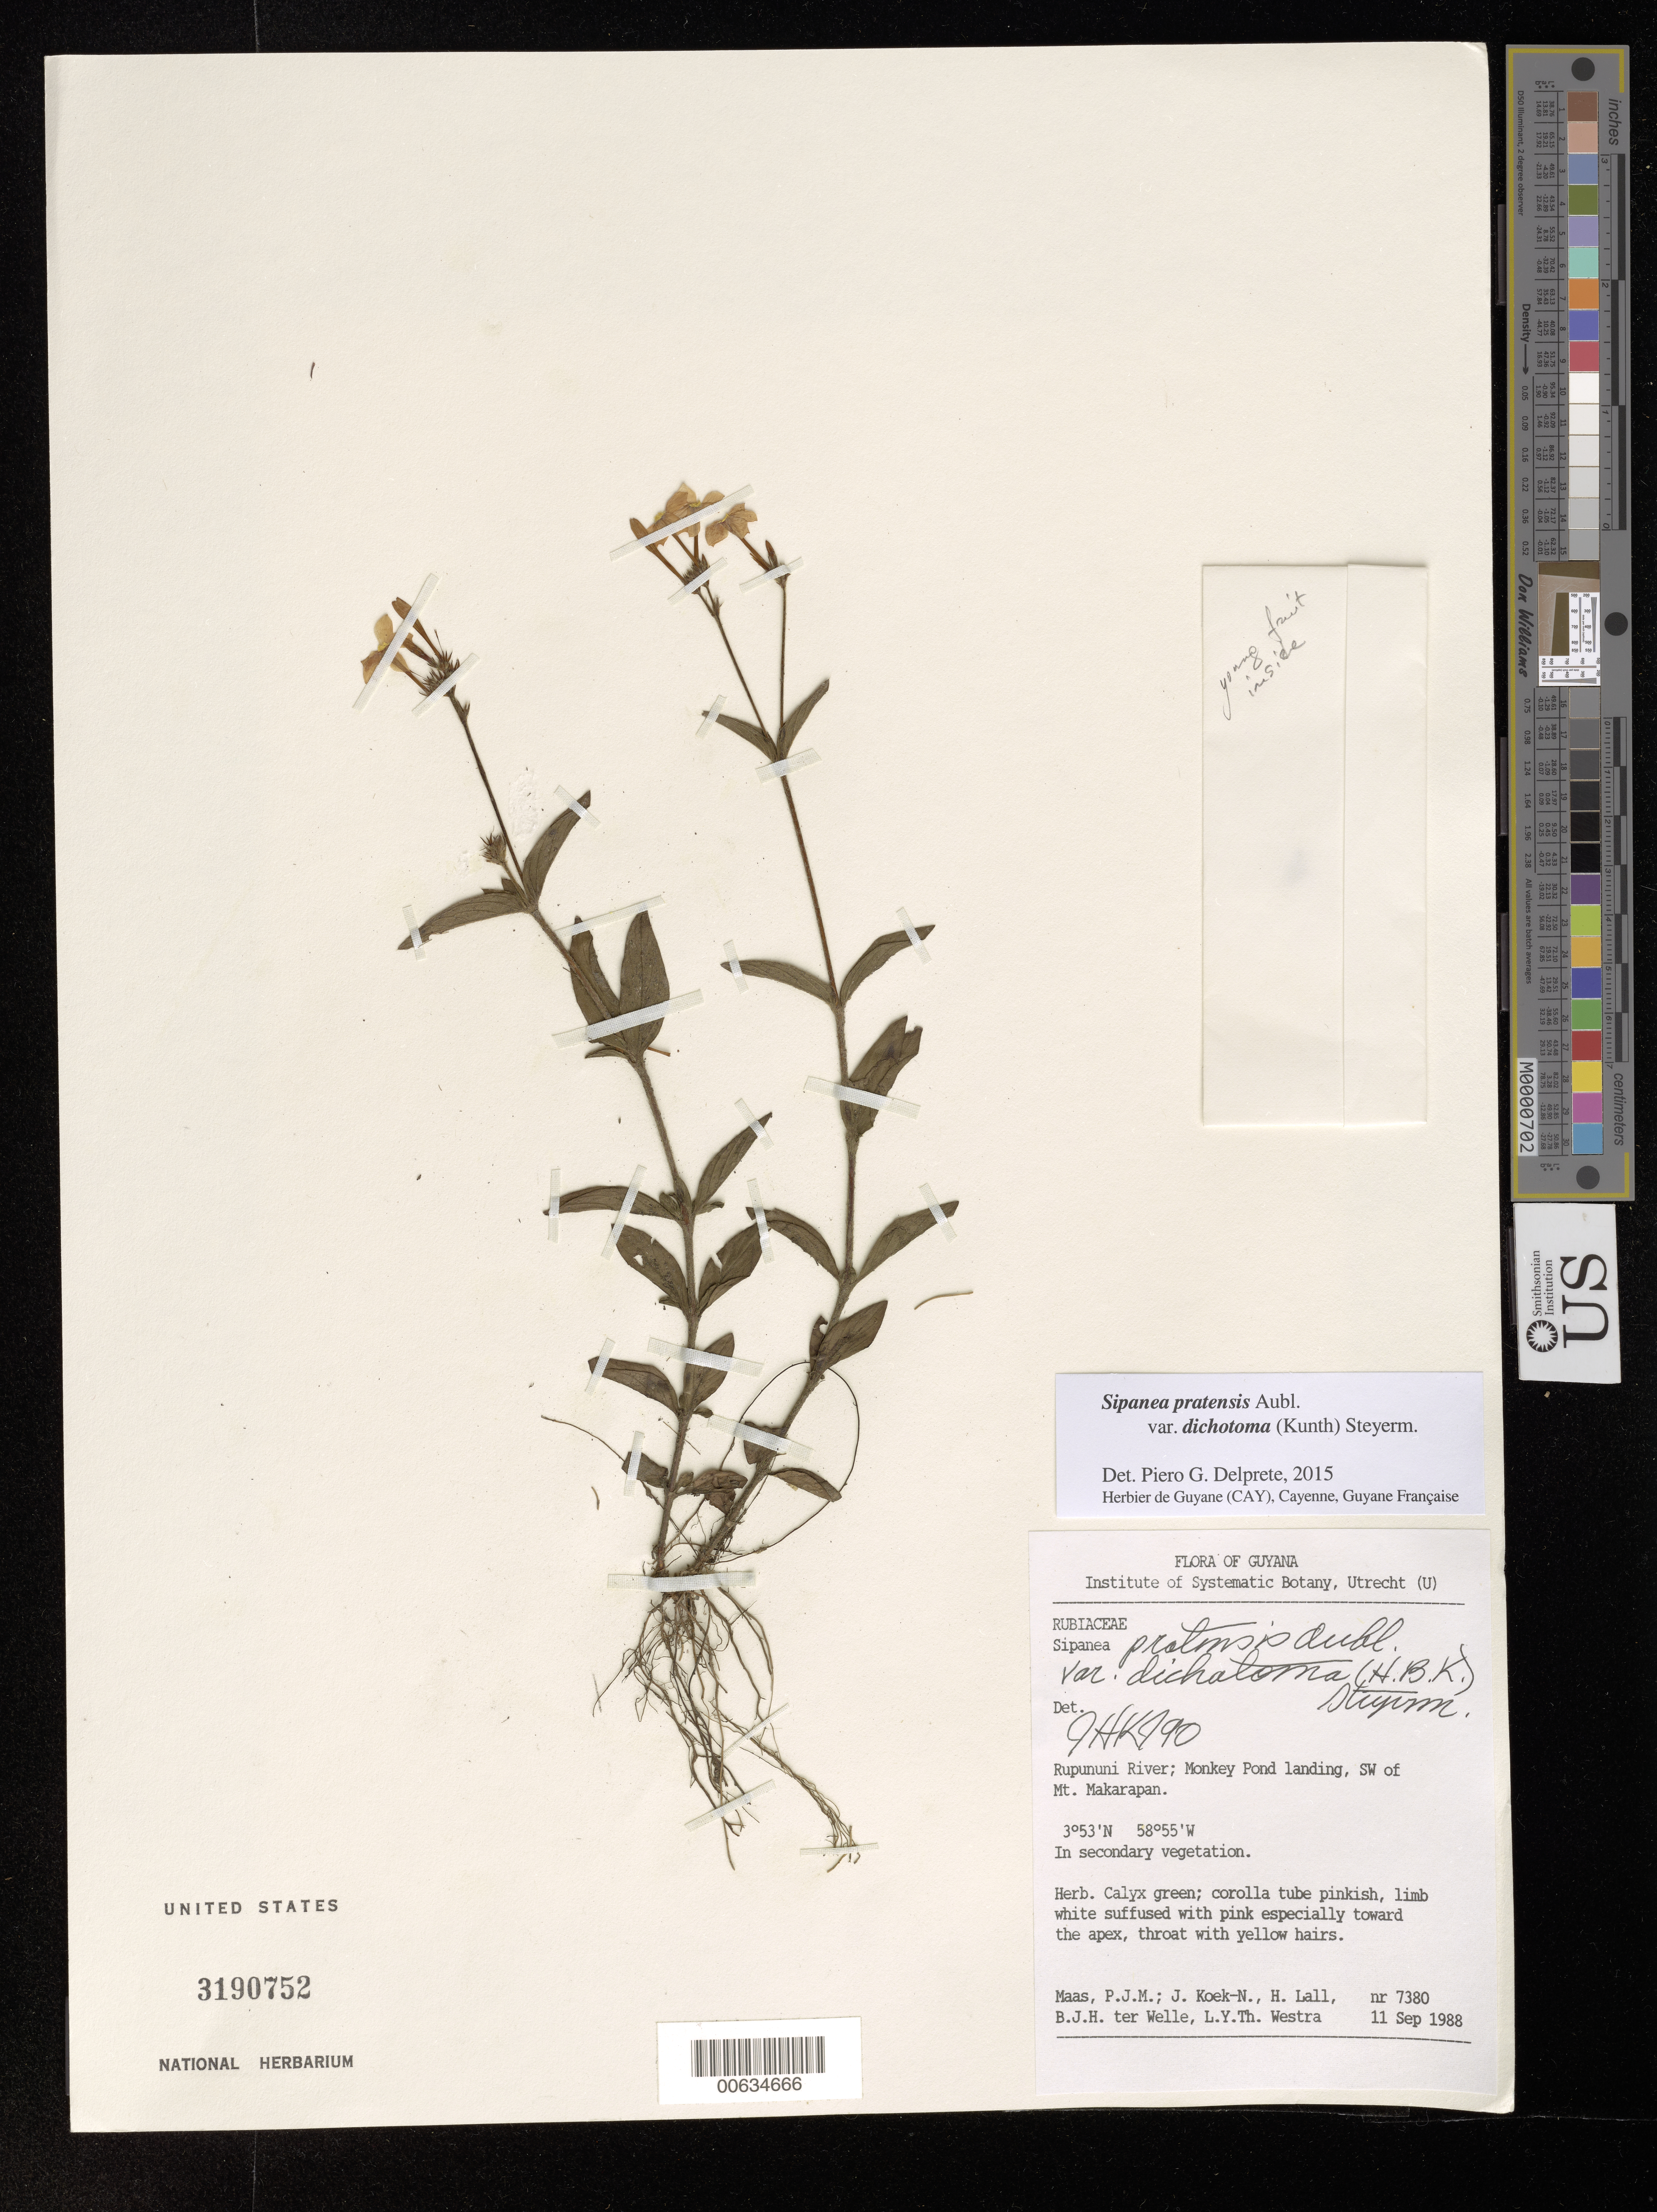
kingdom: Plantae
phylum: Tracheophyta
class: Magnoliopsida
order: Gentianales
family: Rubiaceae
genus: Sipanea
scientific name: Sipanea pratensis var. dichotoma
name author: (Kunth) Steyerm.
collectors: P. Maas, J. Koek-Noorman, H. Lall, B. Welle & L. Y. T. Westra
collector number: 7380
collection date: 1988-09-11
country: Guyana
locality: Rupununi River; Monkey Pond landing, SW of Mt. Makarapan.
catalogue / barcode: US 3190752